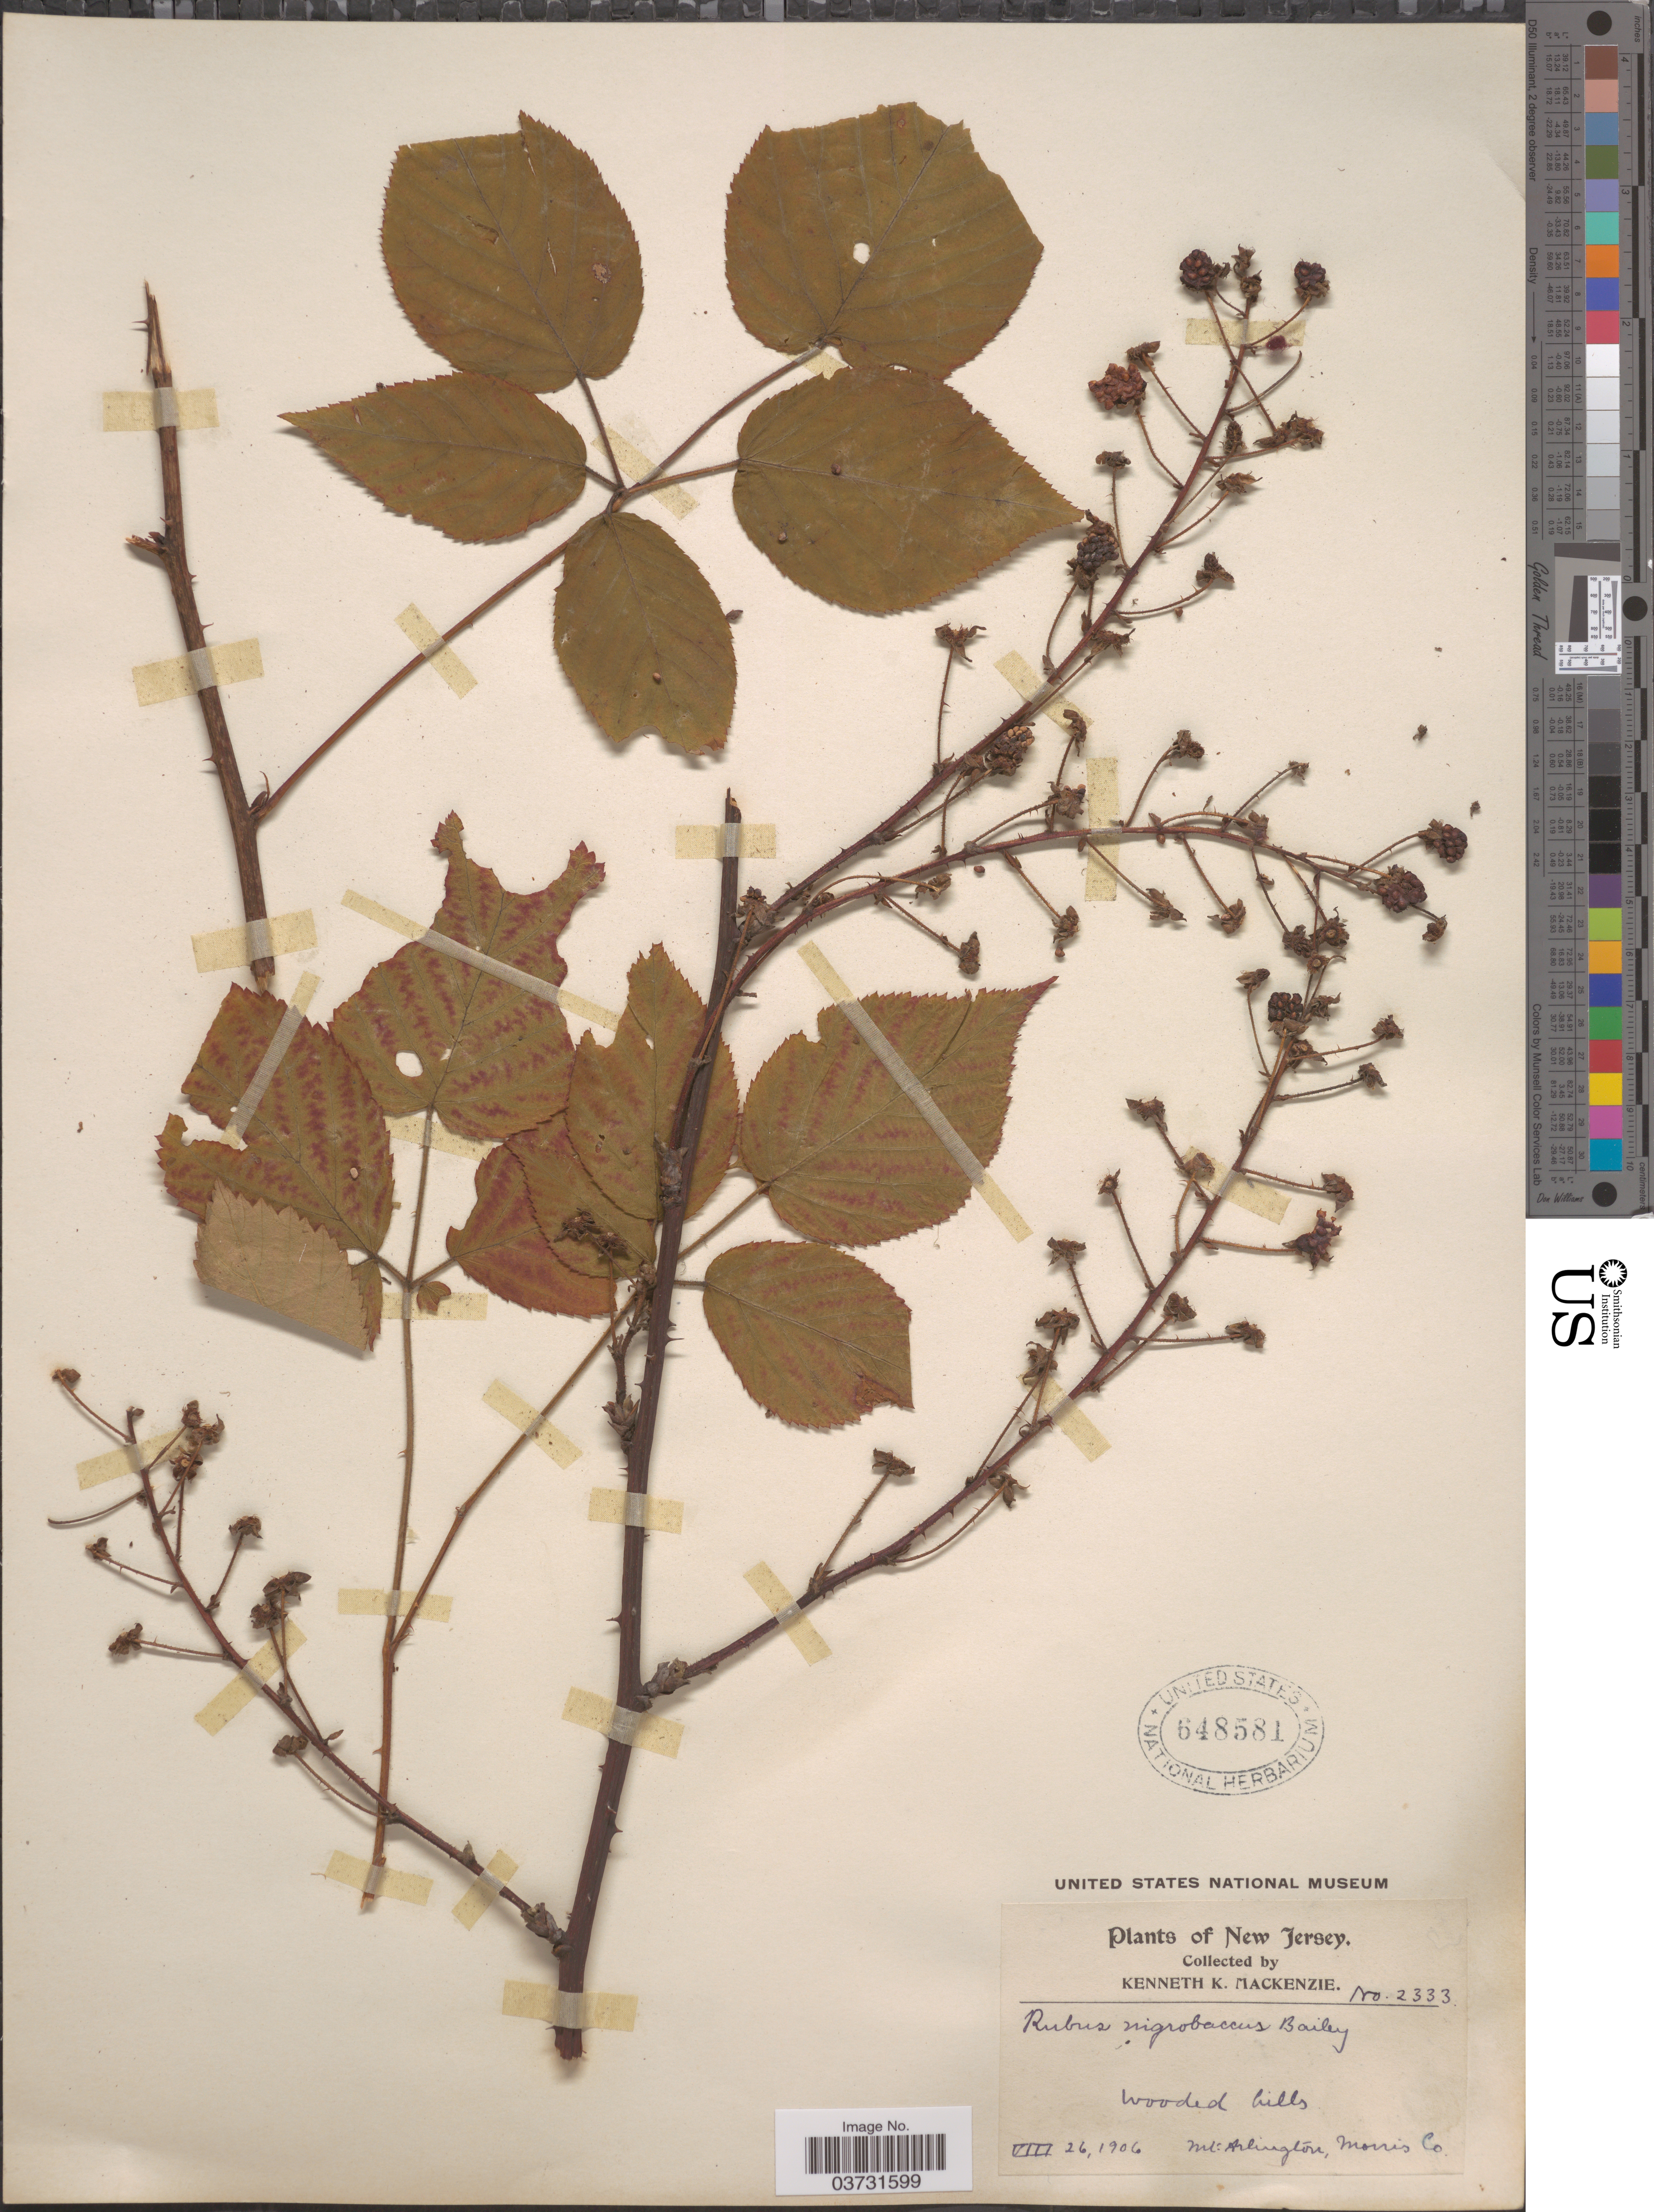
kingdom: Plantae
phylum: Tracheophyta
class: Magnoliopsida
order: Rosales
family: Rosaceae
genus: Rubus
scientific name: Rubus nigrobaccus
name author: L.H. Bailey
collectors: K. K. Mackenzie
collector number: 2333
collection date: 1906-08-26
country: United States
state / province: New Jersey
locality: Wooded hills. Mt. Arlington, Morris Co.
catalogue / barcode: US 648581